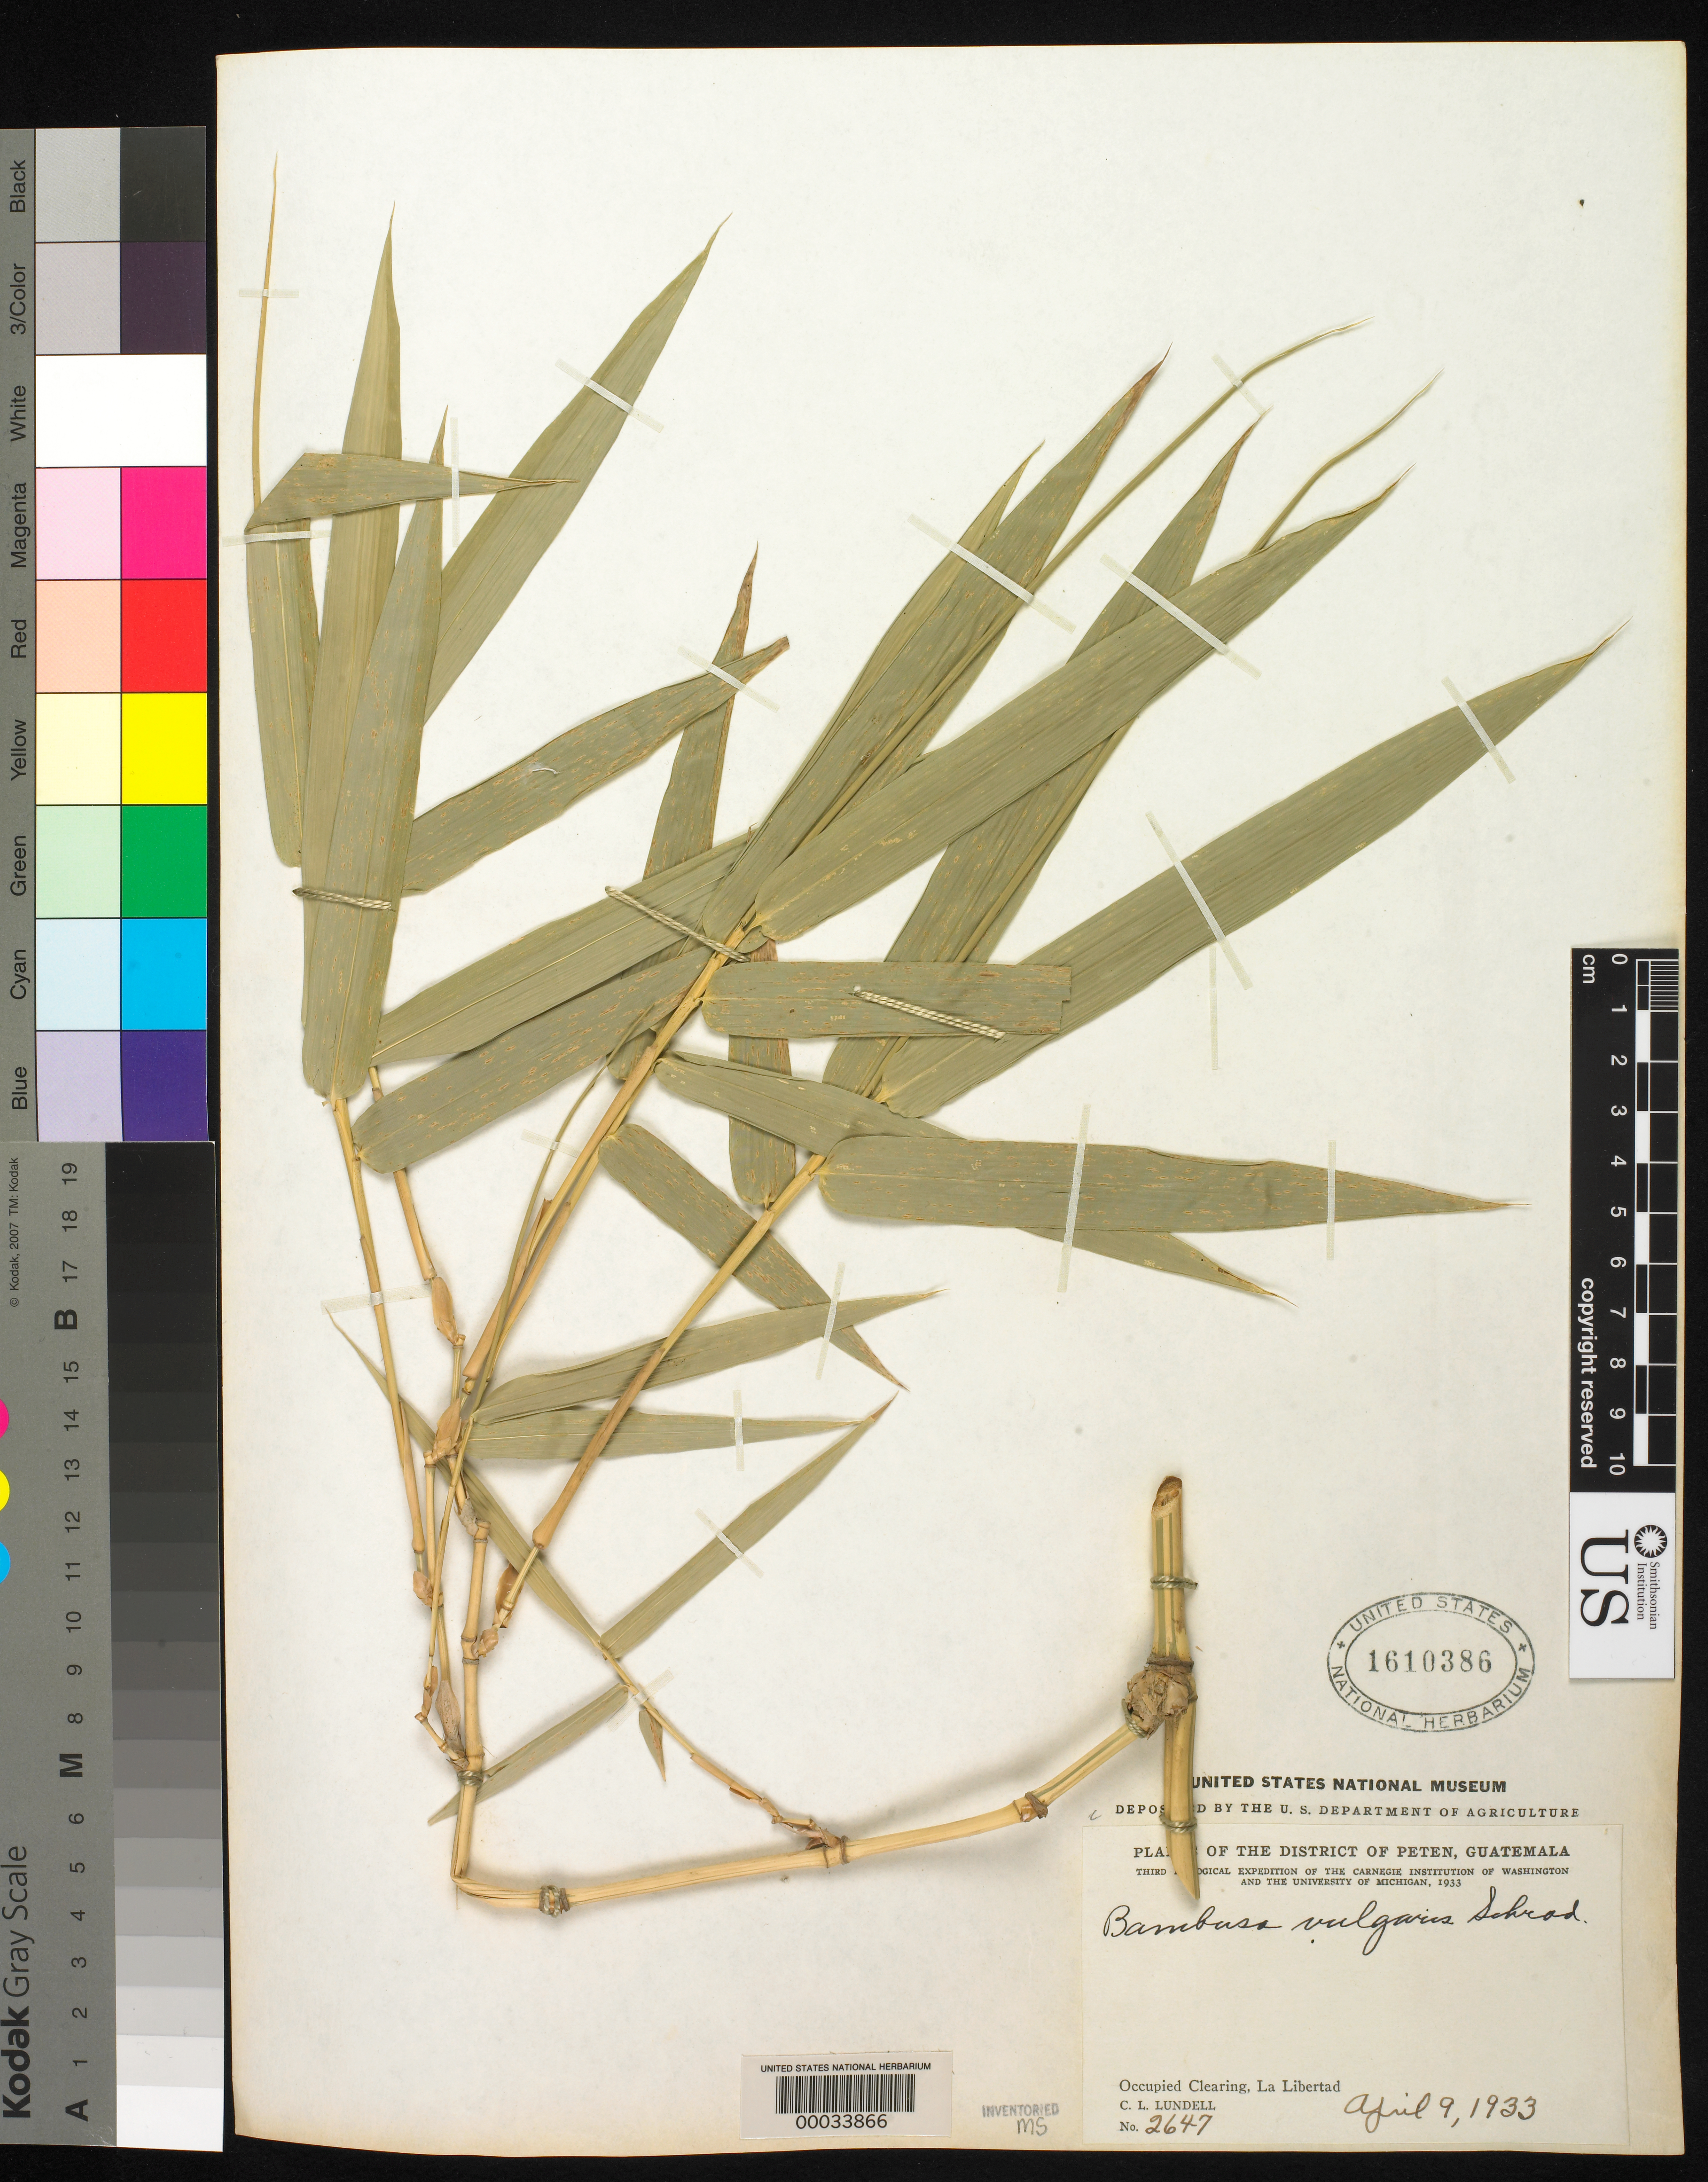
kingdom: Plantae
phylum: Tracheophyta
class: Liliopsida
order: Poales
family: Poaceae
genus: Bambusa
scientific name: Bambusa vulgaris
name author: Schrad. ex J.C. Wendl.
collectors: C. L. Lundell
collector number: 2647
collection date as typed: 09 Apr 1933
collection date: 1933-04-09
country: Guatemala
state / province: El Petén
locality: La Libertad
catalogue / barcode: US 1610386